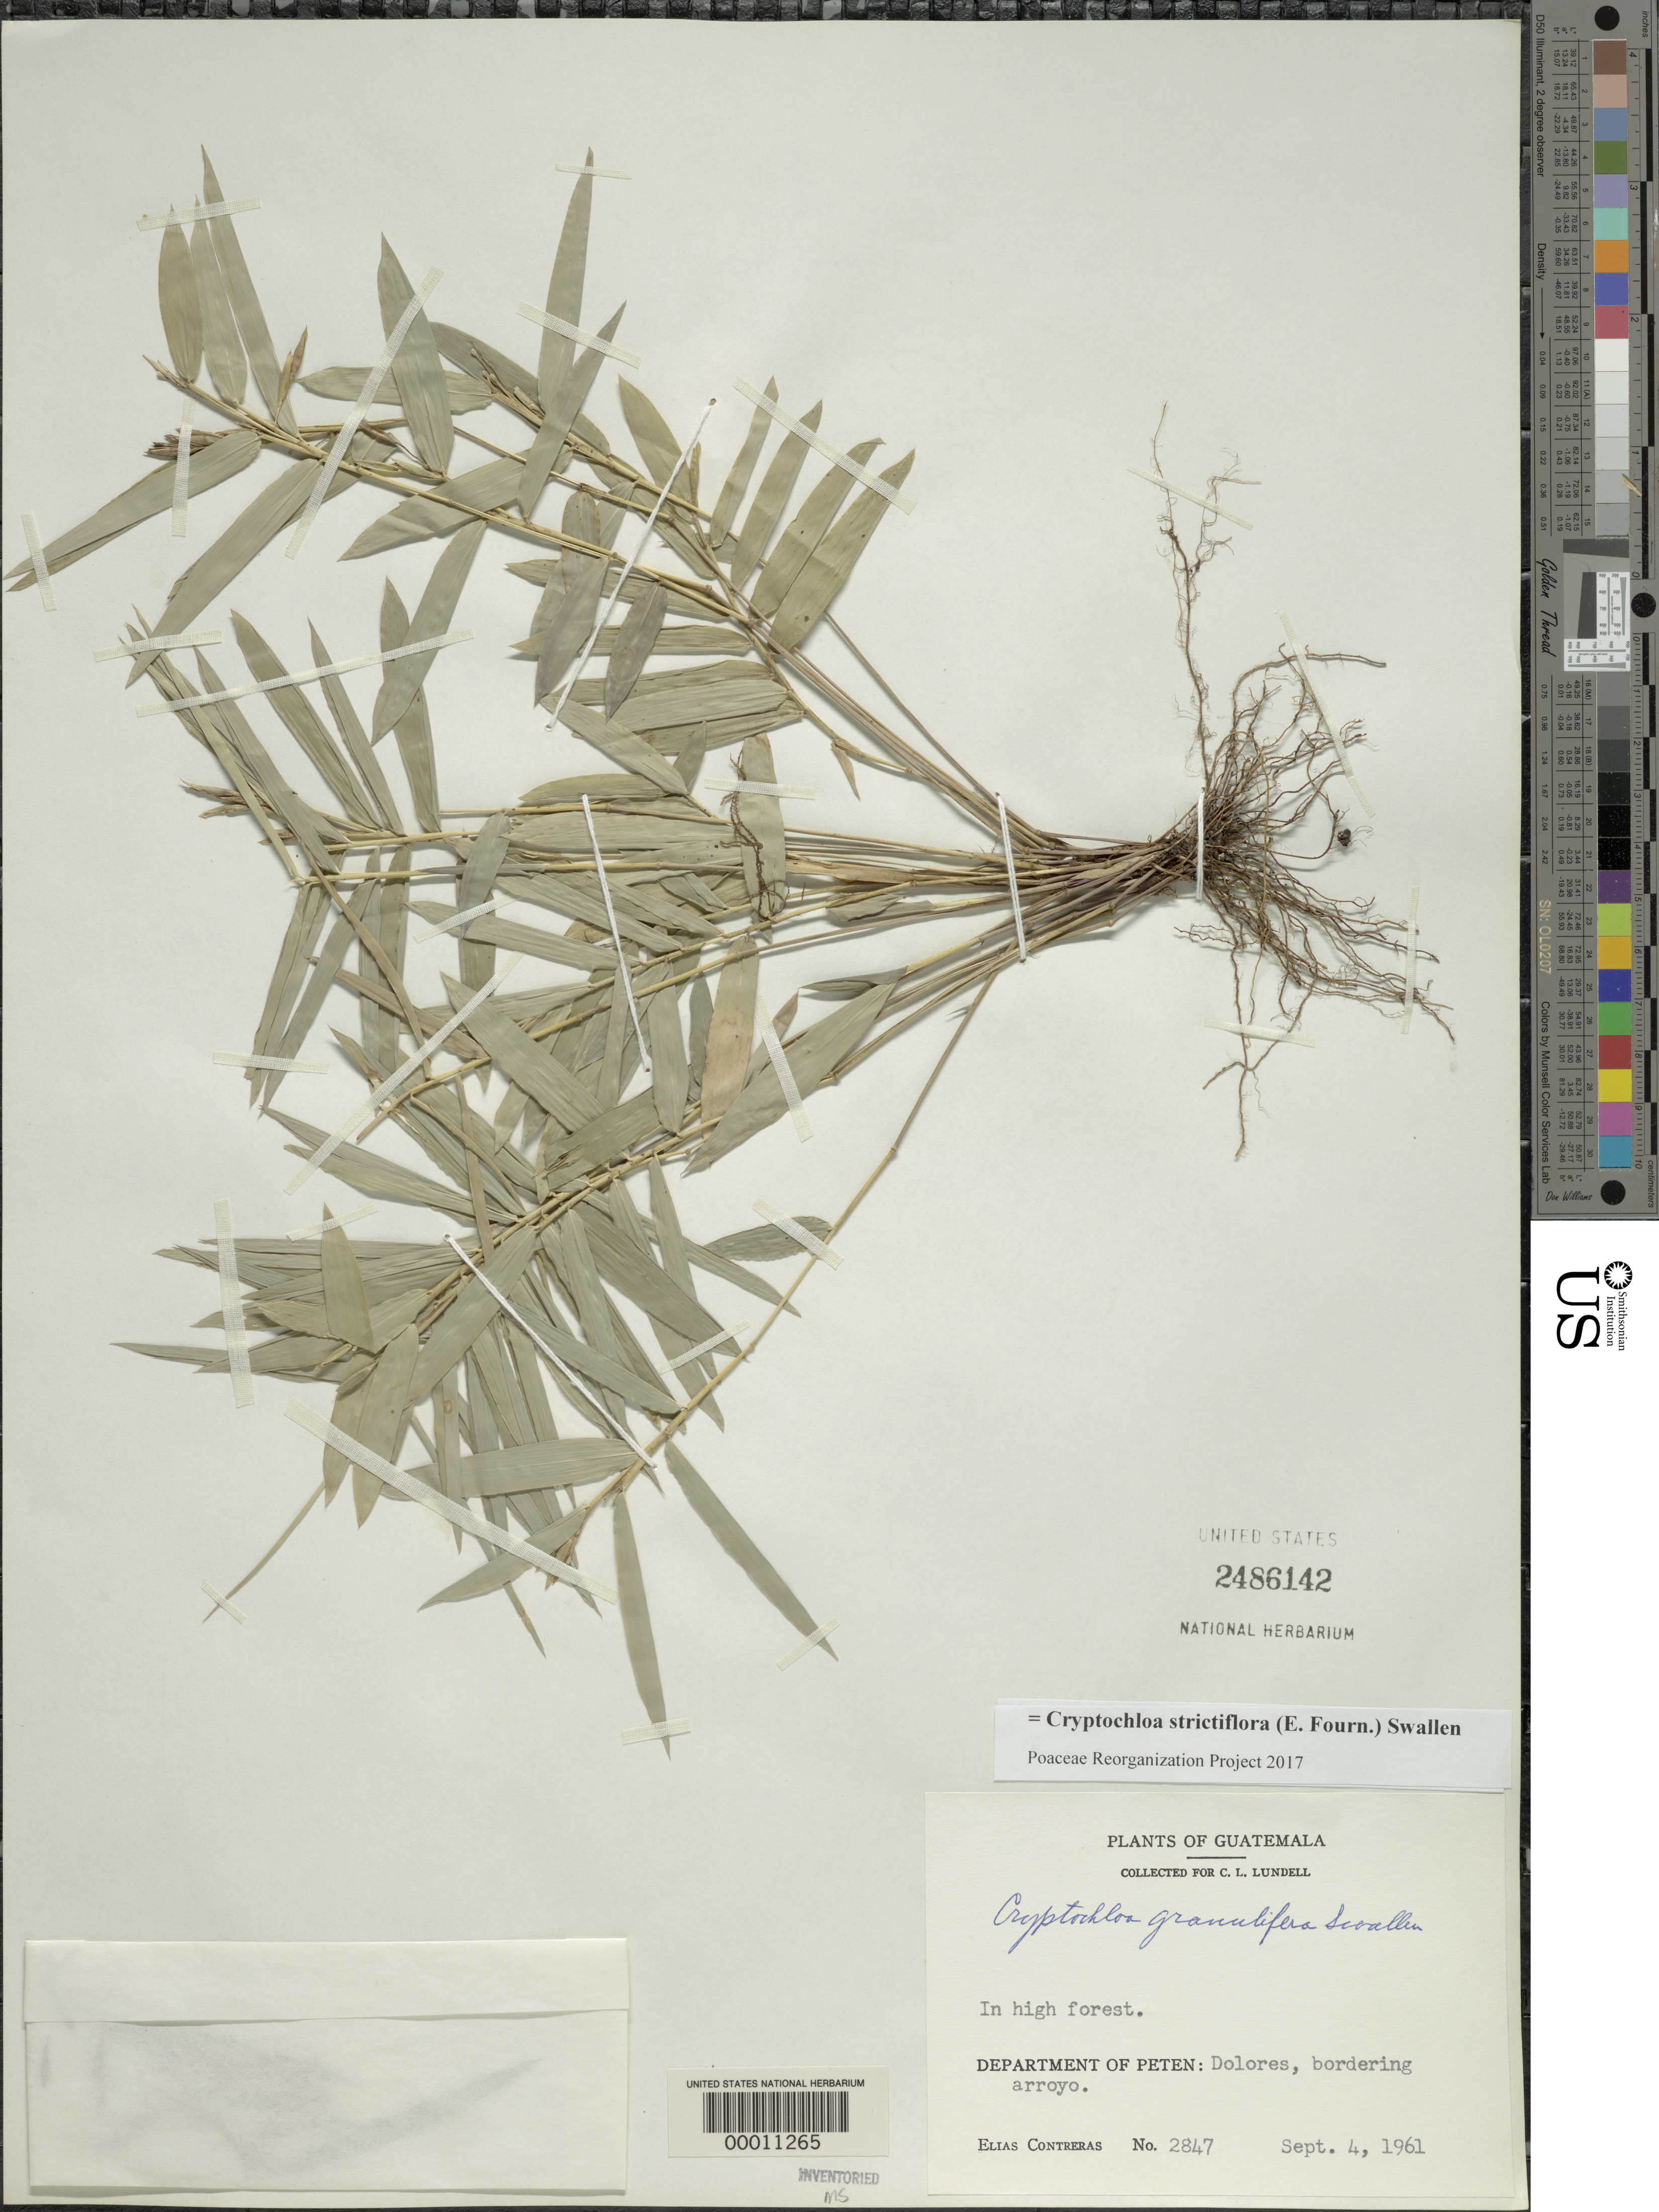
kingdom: Plantae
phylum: Tracheophyta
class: Liliopsida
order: Poales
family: Poaceae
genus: Cryptochloa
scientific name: Cryptochloa strictiflora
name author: (E. Fourn.) Swallen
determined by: Poaceae Reorganization Project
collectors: E. Contreras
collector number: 2847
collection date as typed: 04 Sep 1961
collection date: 1961-09-04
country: Guatemala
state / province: El Petén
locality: Dolores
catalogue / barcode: US 2486142